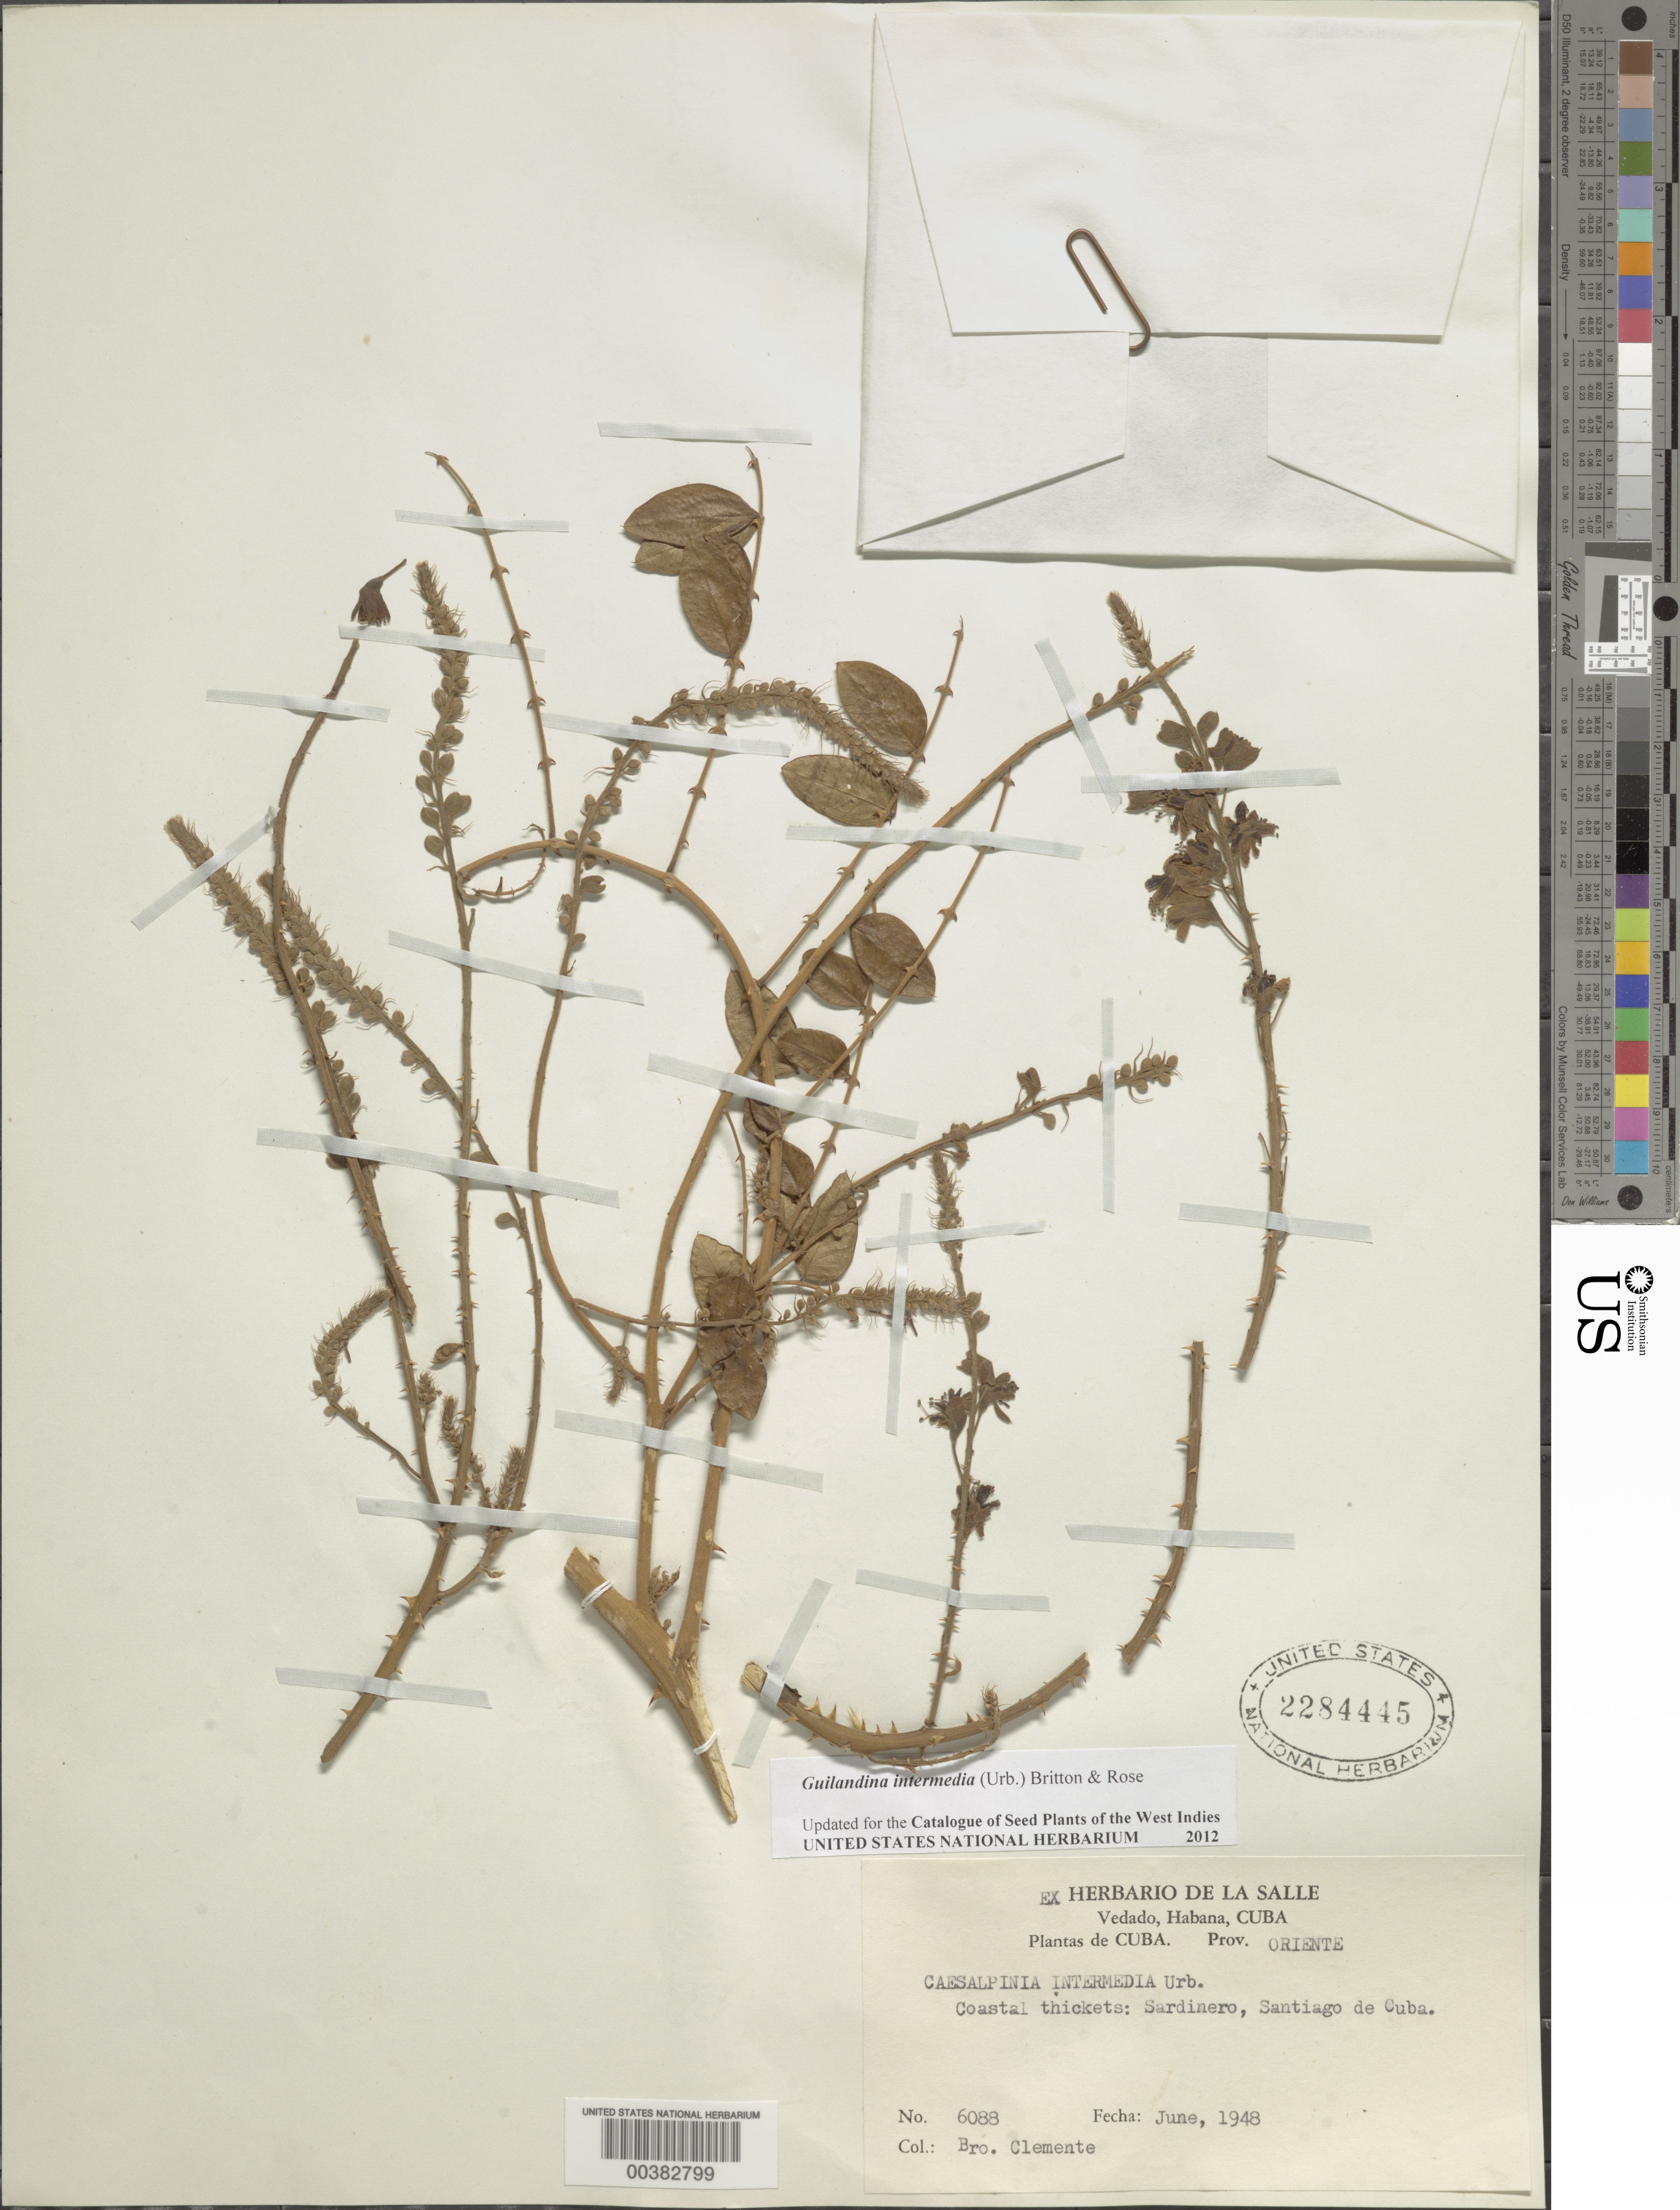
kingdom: Plantae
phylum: Tracheophyta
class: Magnoliopsida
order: Fabales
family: Fabaceae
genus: Guilandina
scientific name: Guilandina intermedia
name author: (Urb.) Britton & Rose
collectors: B. Clement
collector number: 6088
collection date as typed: Jun 1948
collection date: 1948-06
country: Cuba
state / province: Oriente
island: Greater Antilles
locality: Sardinero, santiago de cuba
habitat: Coastal thickets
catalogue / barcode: US 2284445